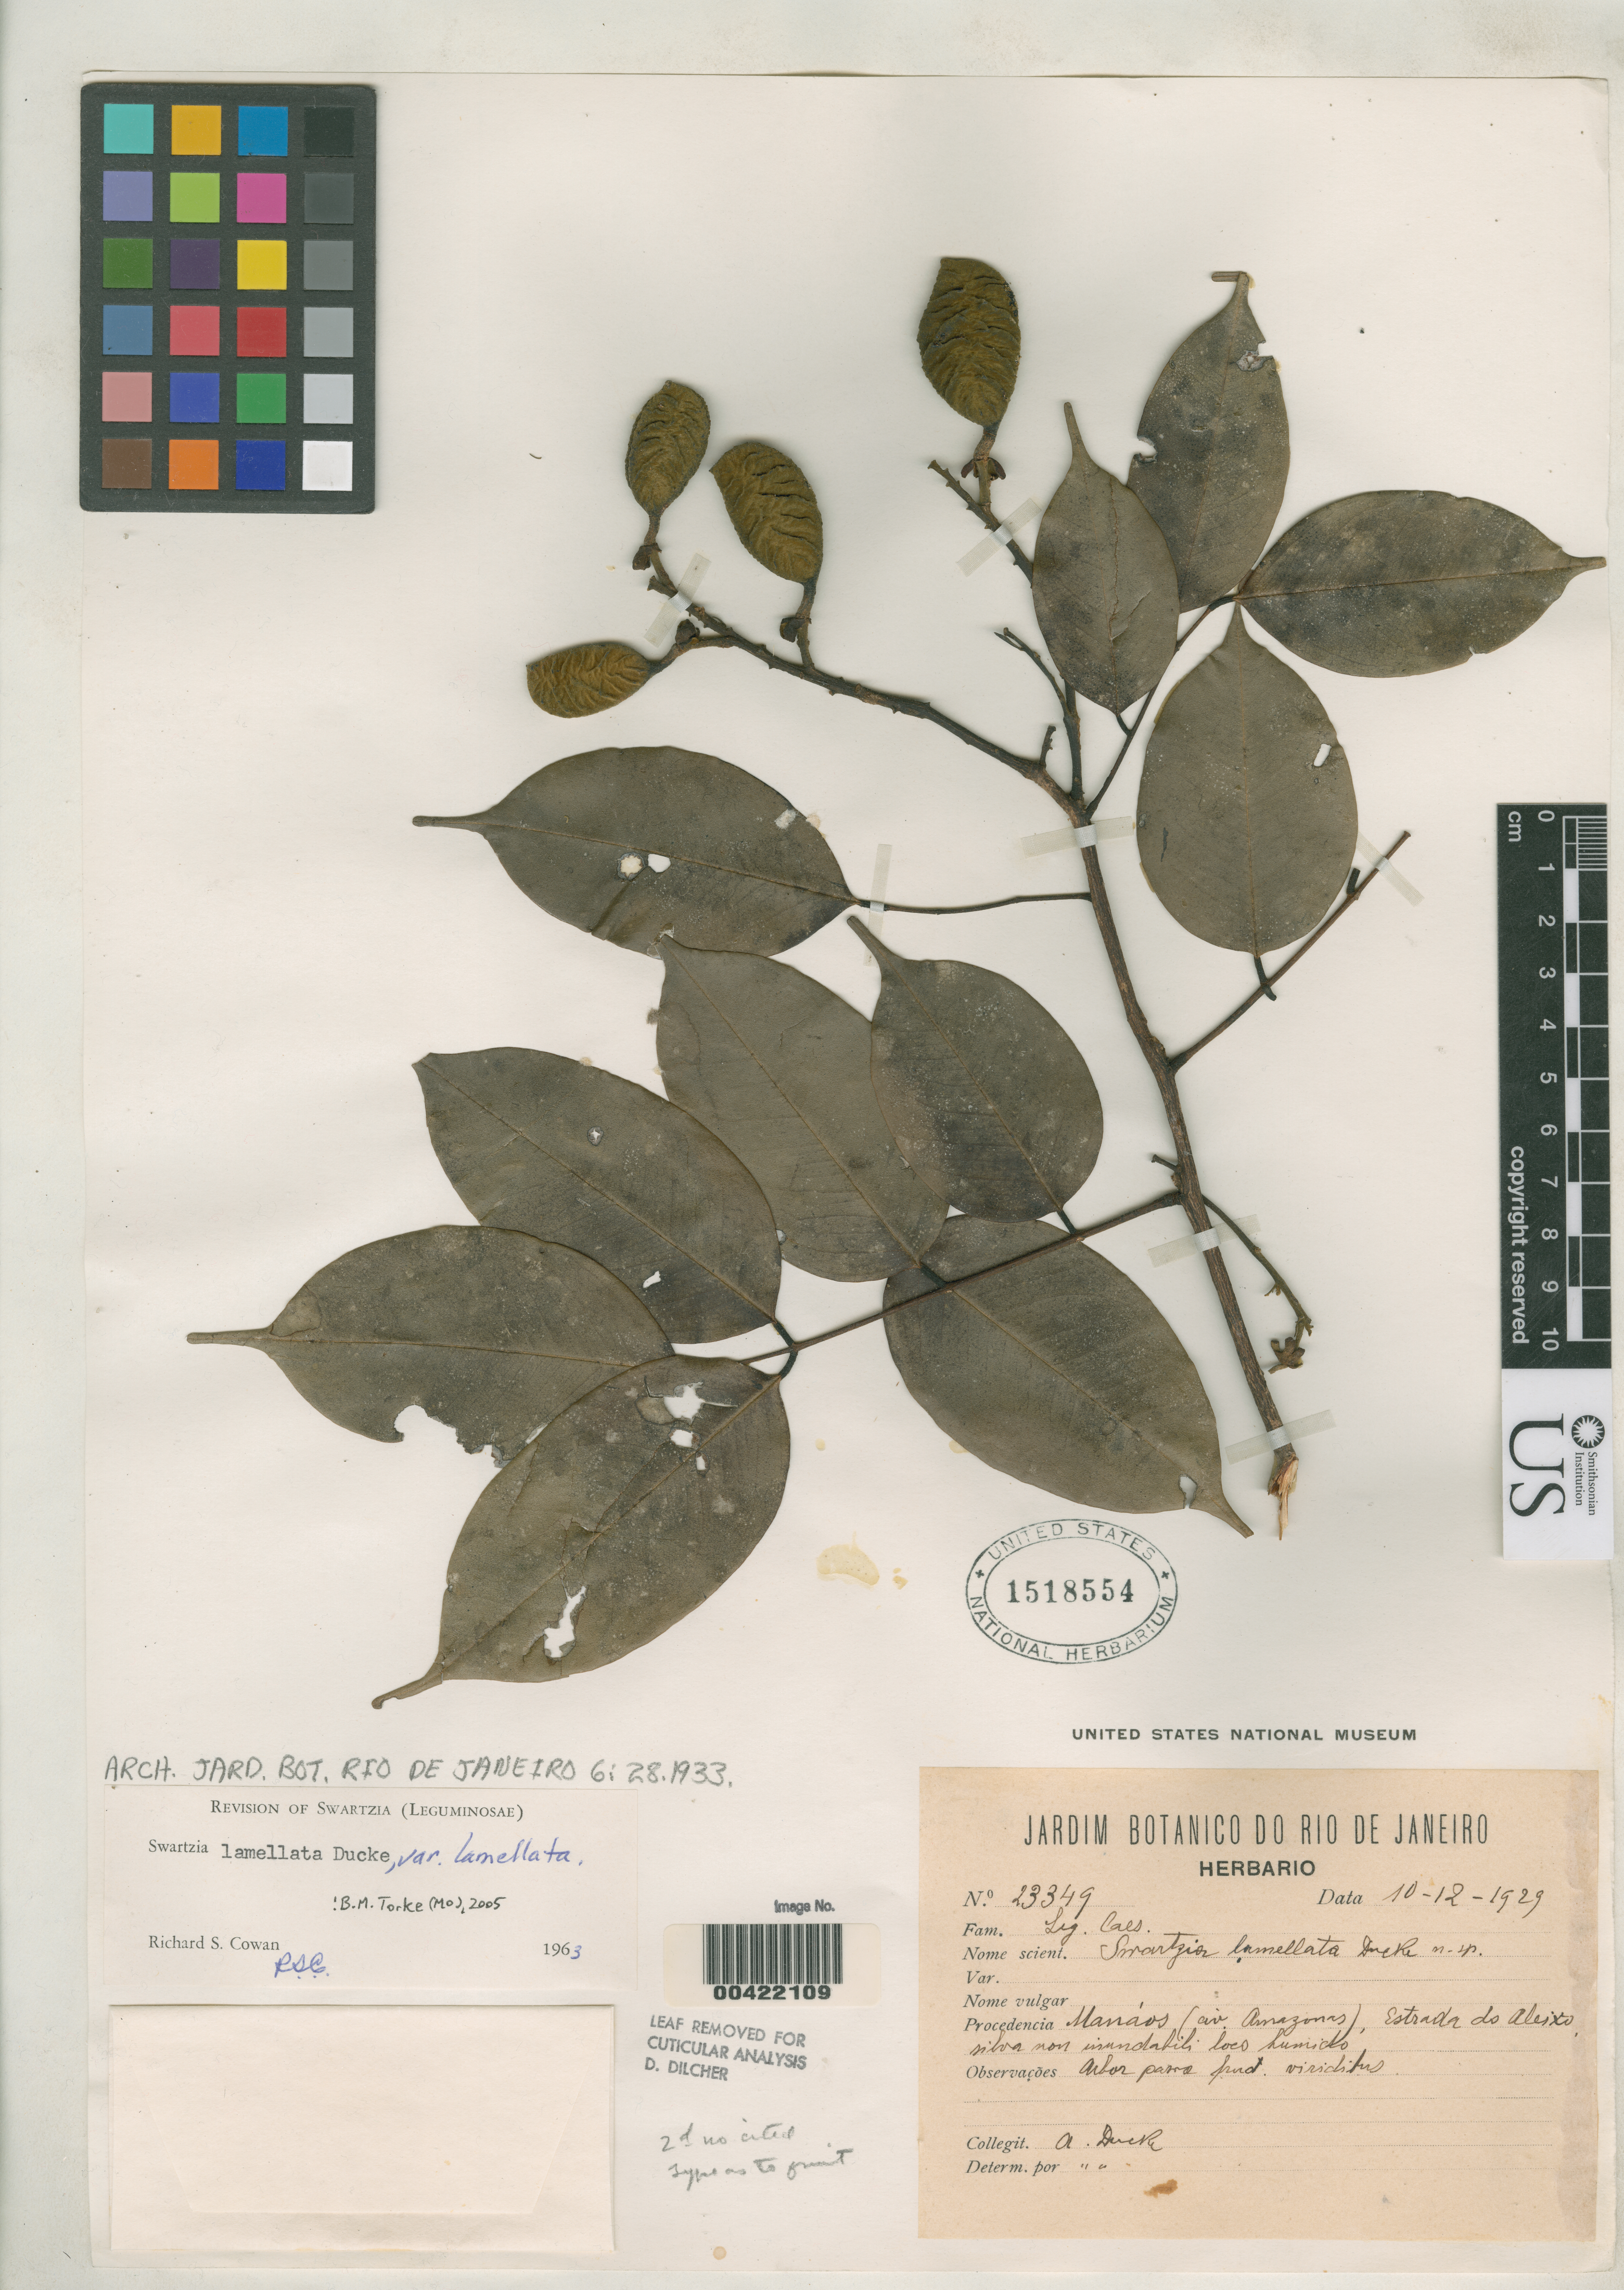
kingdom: Plantae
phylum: Tracheophyta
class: Magnoliopsida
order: Fabales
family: Fabaceae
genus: Swartzia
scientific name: Swartzia lamellata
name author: Ducke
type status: Isosyntype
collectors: A. Ducke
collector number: Herb. 23349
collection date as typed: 10 Dec 1929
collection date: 1929-12-10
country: Brazil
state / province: Amazonas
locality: Estrada do Aleixo, Manaos.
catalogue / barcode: US 1518554